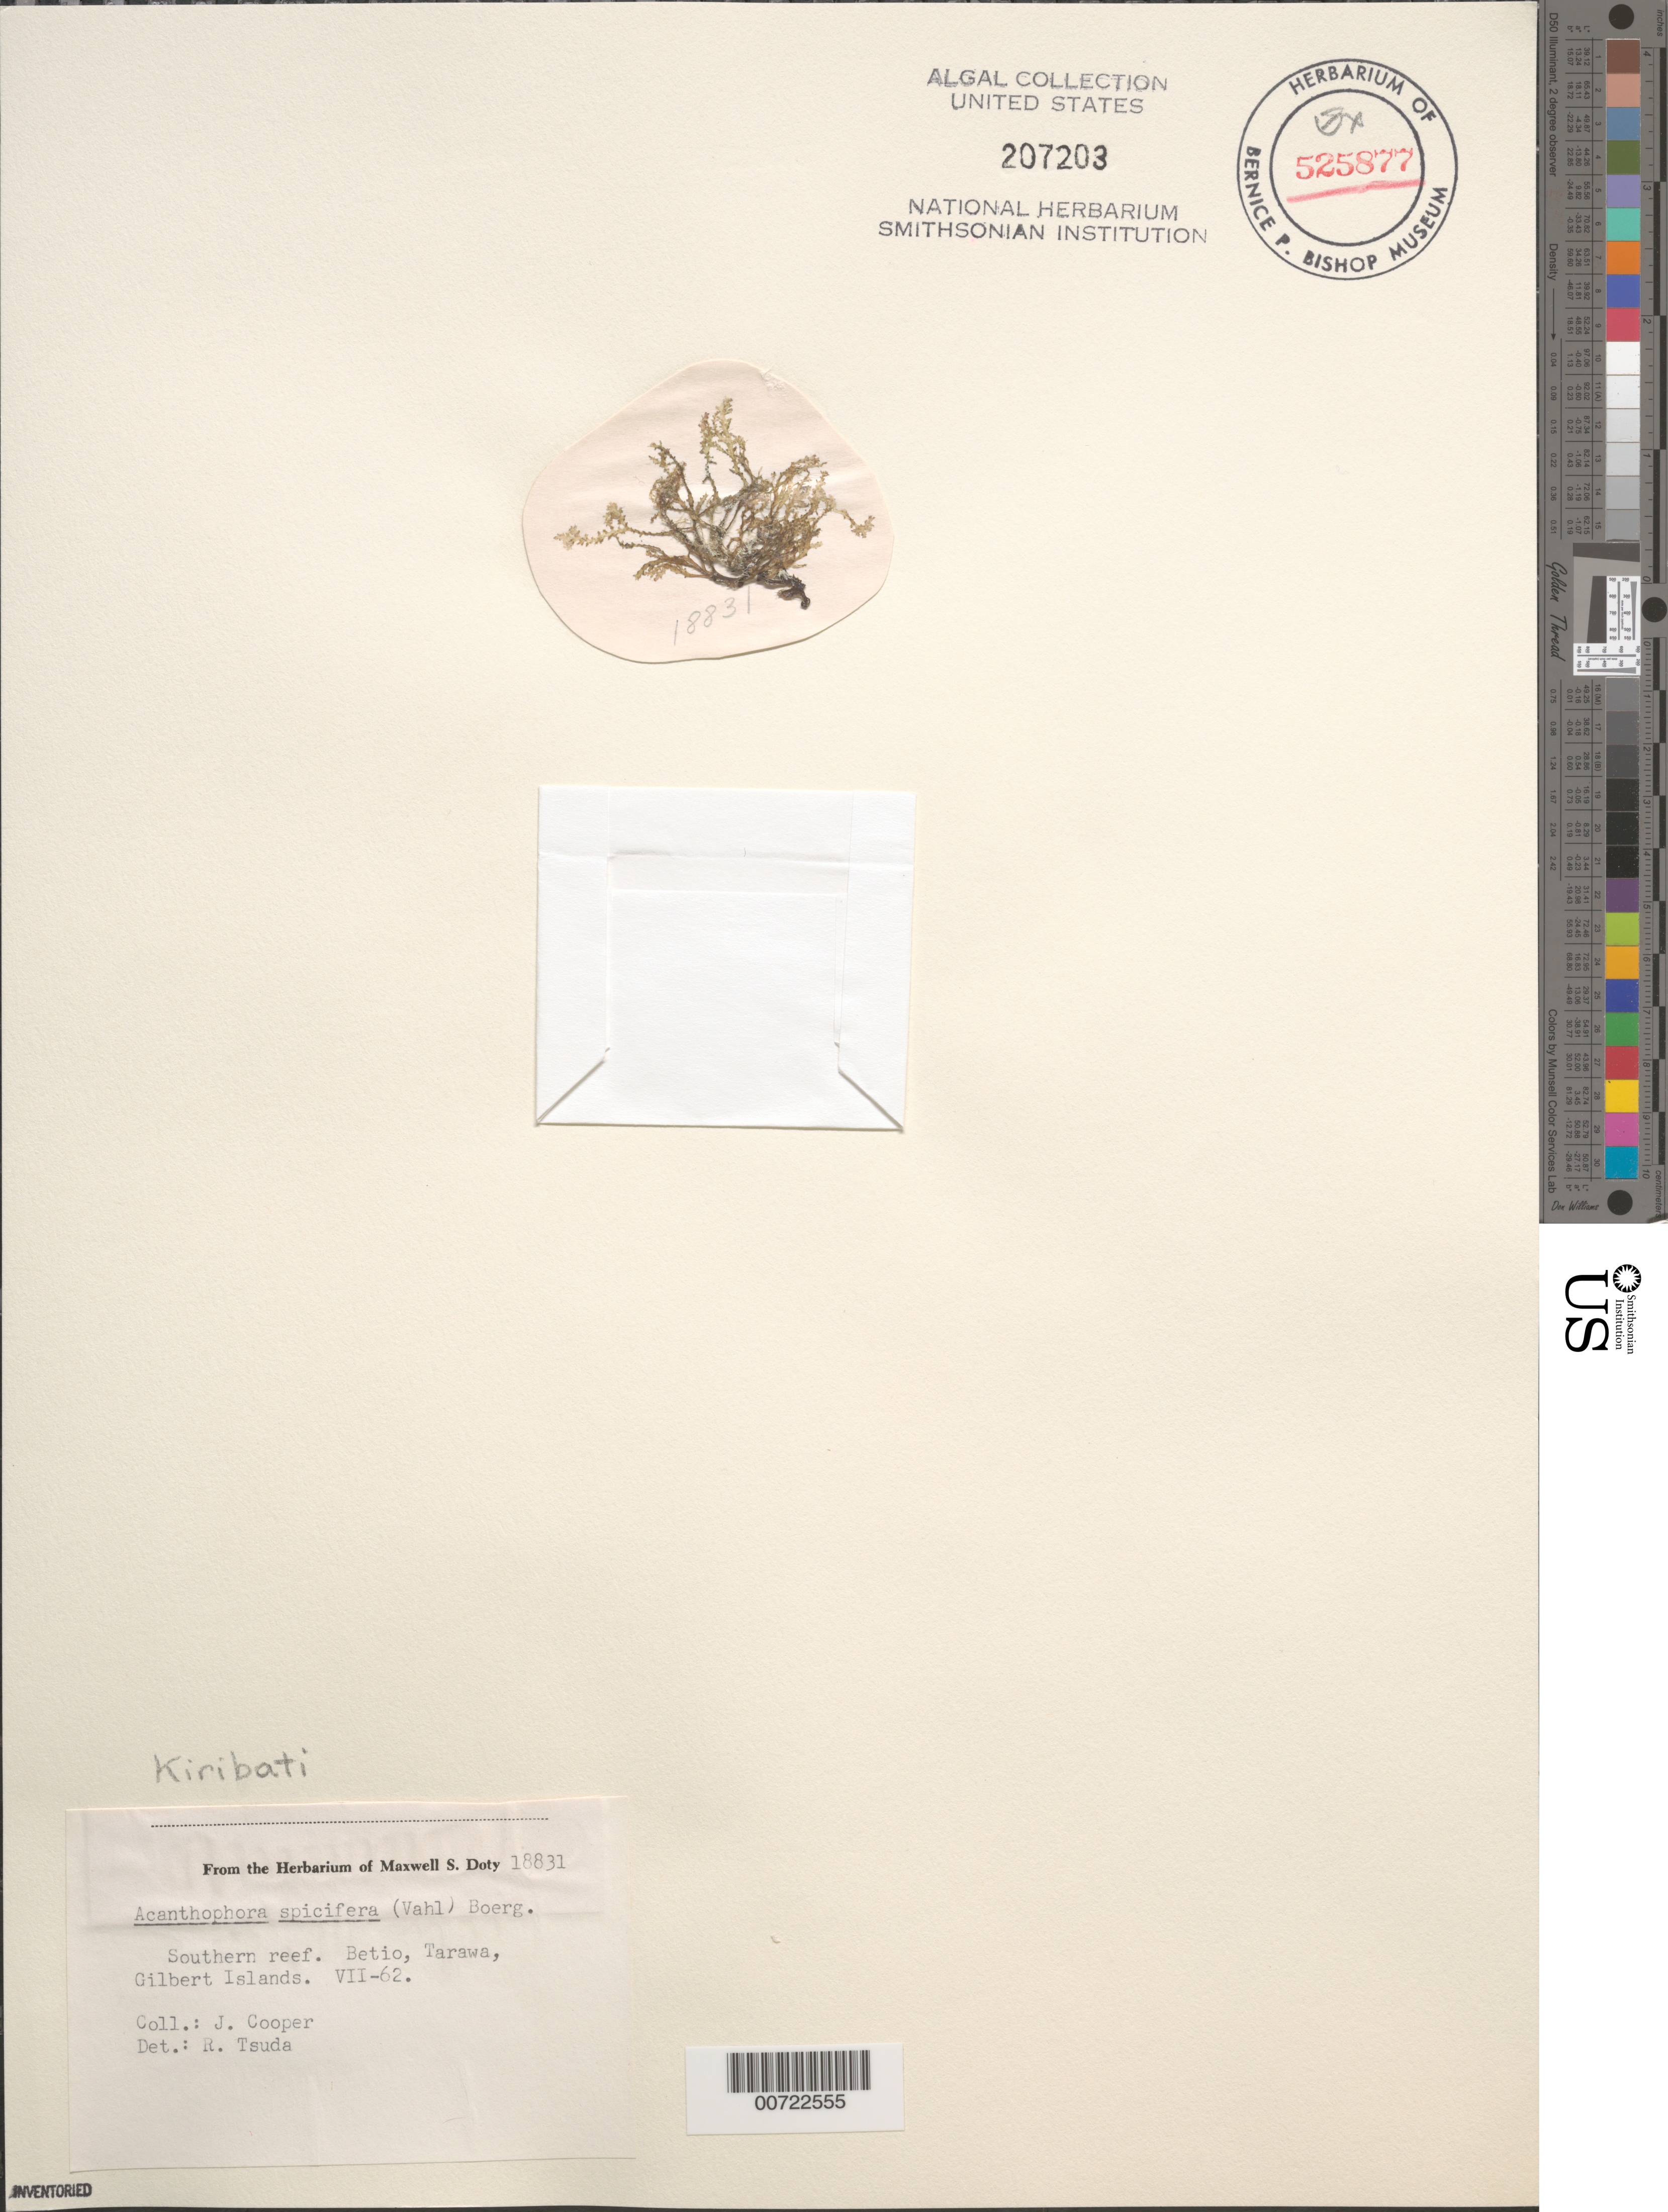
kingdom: Plantae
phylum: Rhodophyta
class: Florideophyceae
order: Ceramiales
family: Rhodomelaceae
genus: Acanthophora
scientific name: Acanthophora spicifera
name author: (Vahl) Børgesen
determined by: Tsuda, R. T.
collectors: J. Cooper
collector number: MSD 18831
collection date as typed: Jul 1962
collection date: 1962-07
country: Kiribati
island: Tarawa Atoll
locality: Betio. Southern reef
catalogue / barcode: US 207203